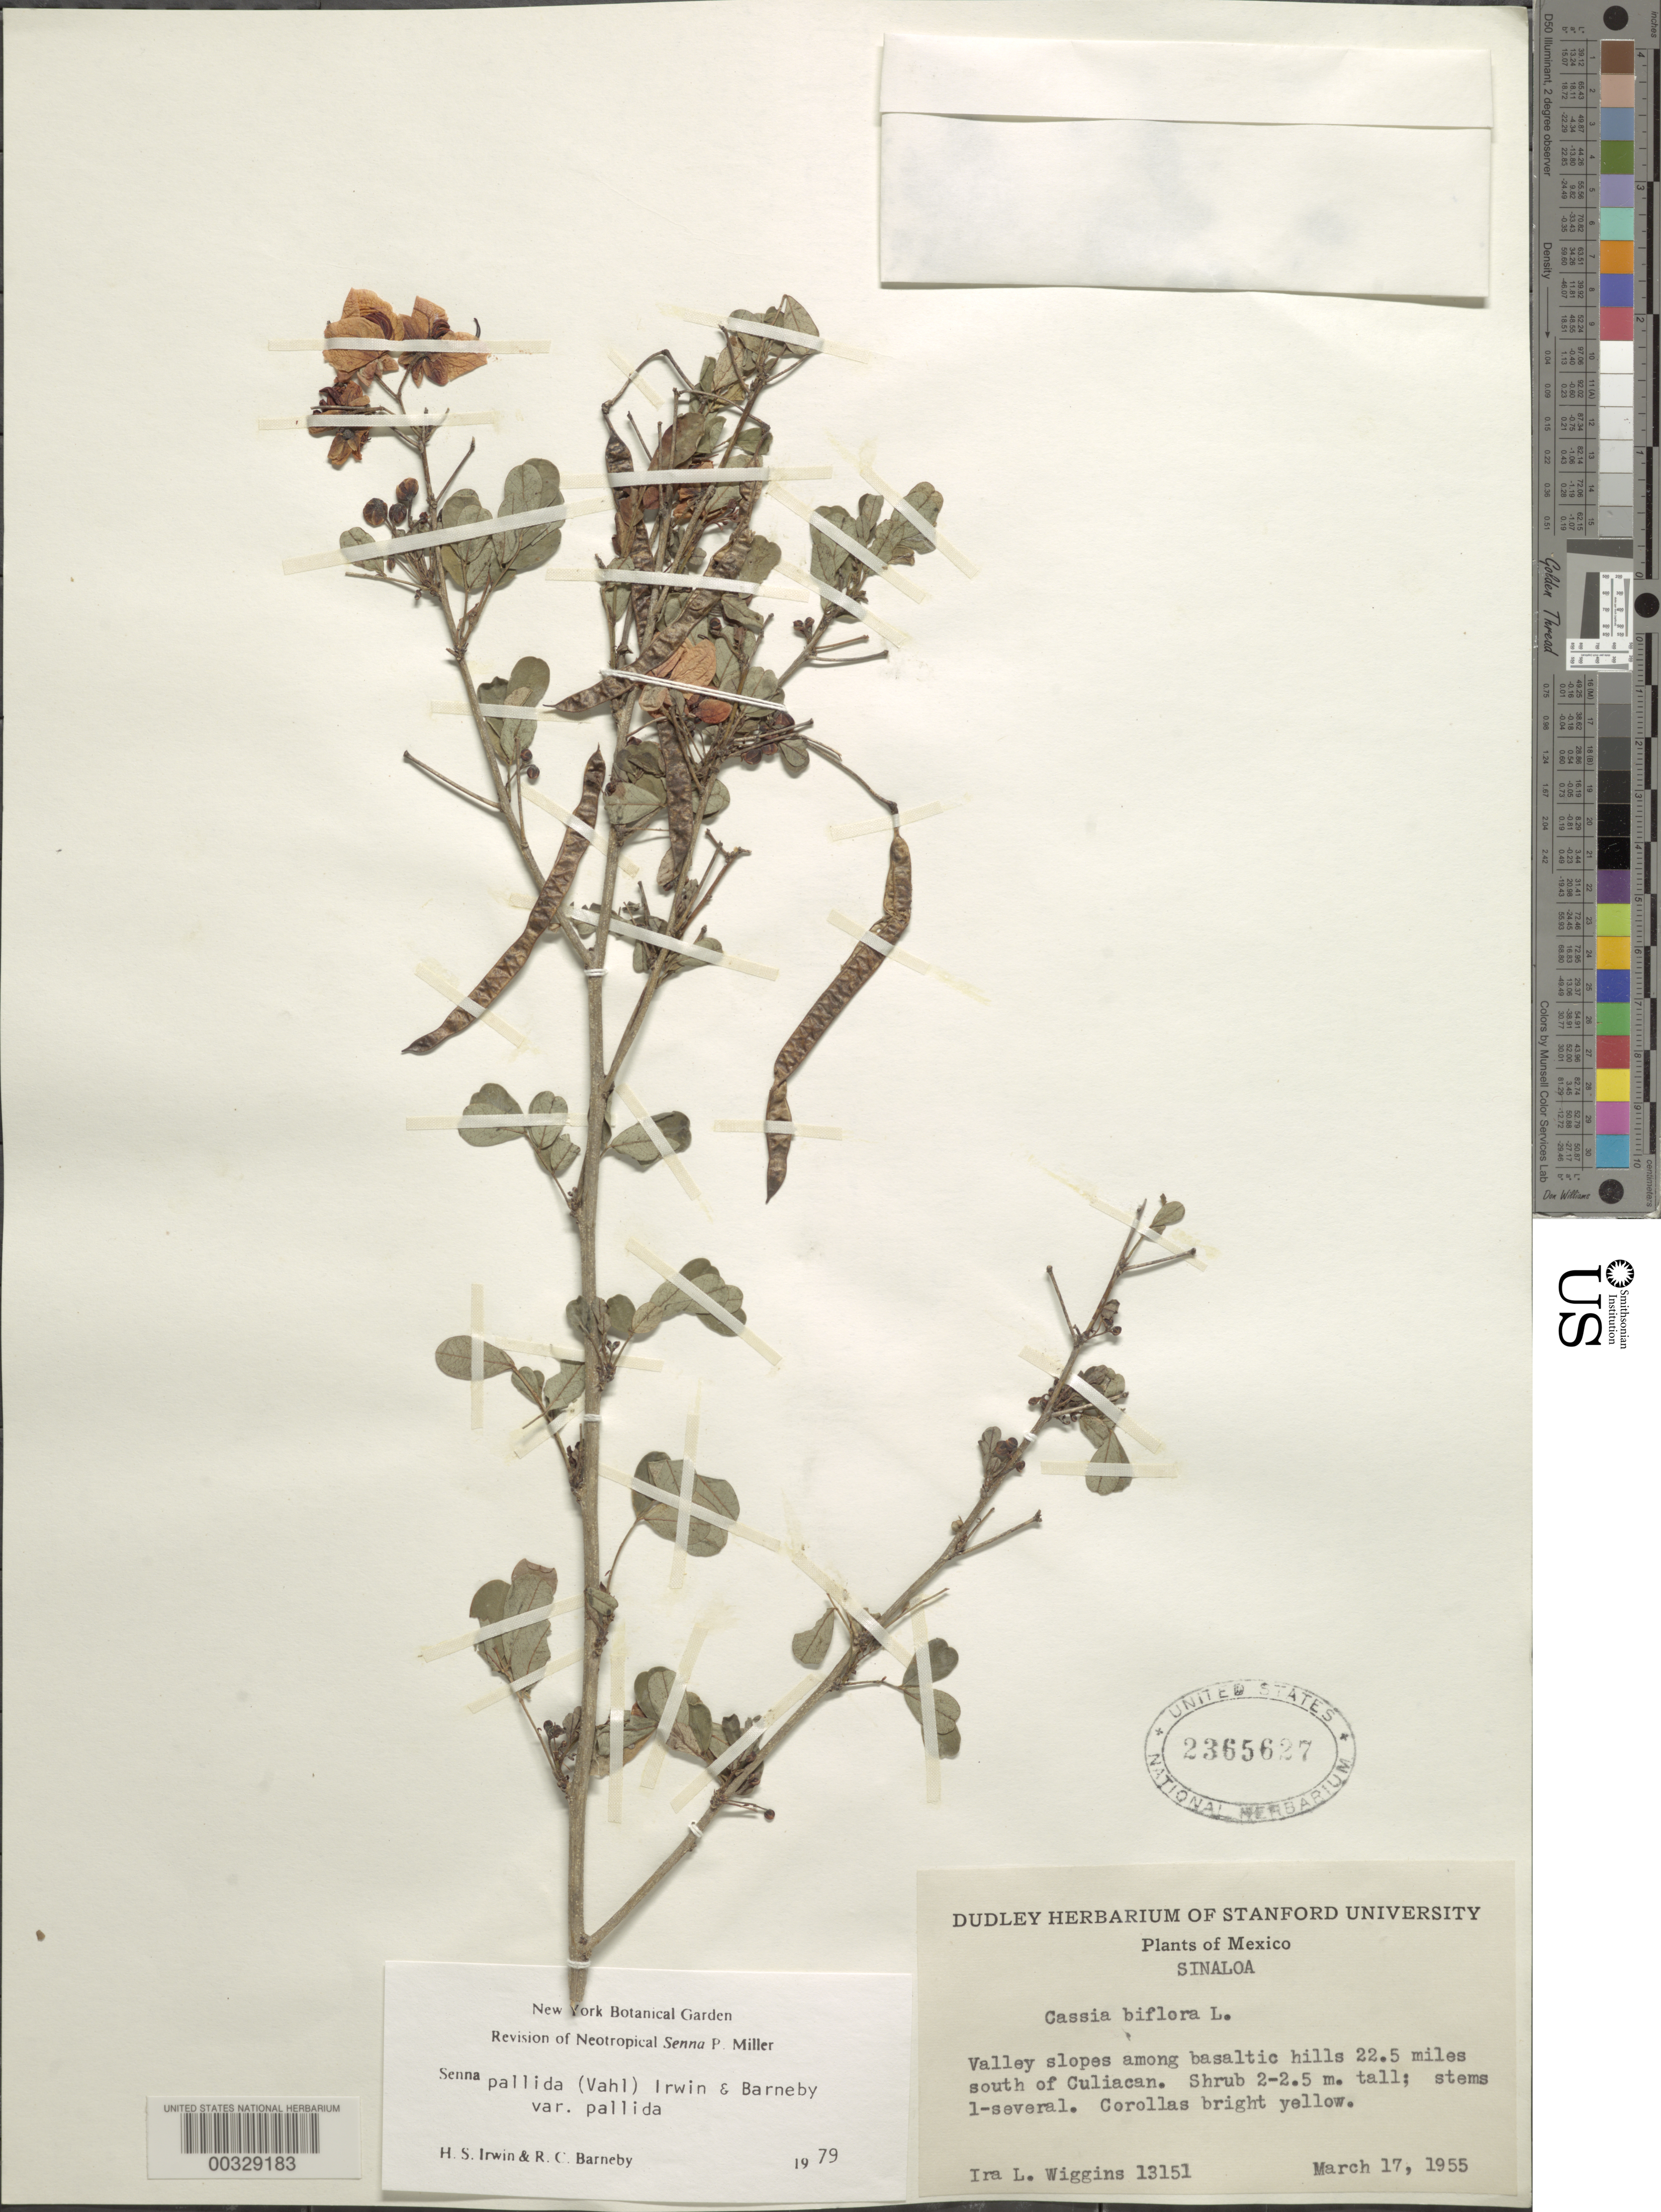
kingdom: Plantae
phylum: Tracheophyta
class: Magnoliopsida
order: Fabales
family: Fabaceae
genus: Senna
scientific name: Senna pallida var. pallida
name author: (Vahl) H.S. Irwin & Barneby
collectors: I. L. Wiggins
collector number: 13151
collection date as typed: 17 Mar 1955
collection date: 1955-03-17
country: Mexico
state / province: Sinaloa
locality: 22.5 mi S of Culiacan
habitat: Valley slopes among basaltic hills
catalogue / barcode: US 2365627